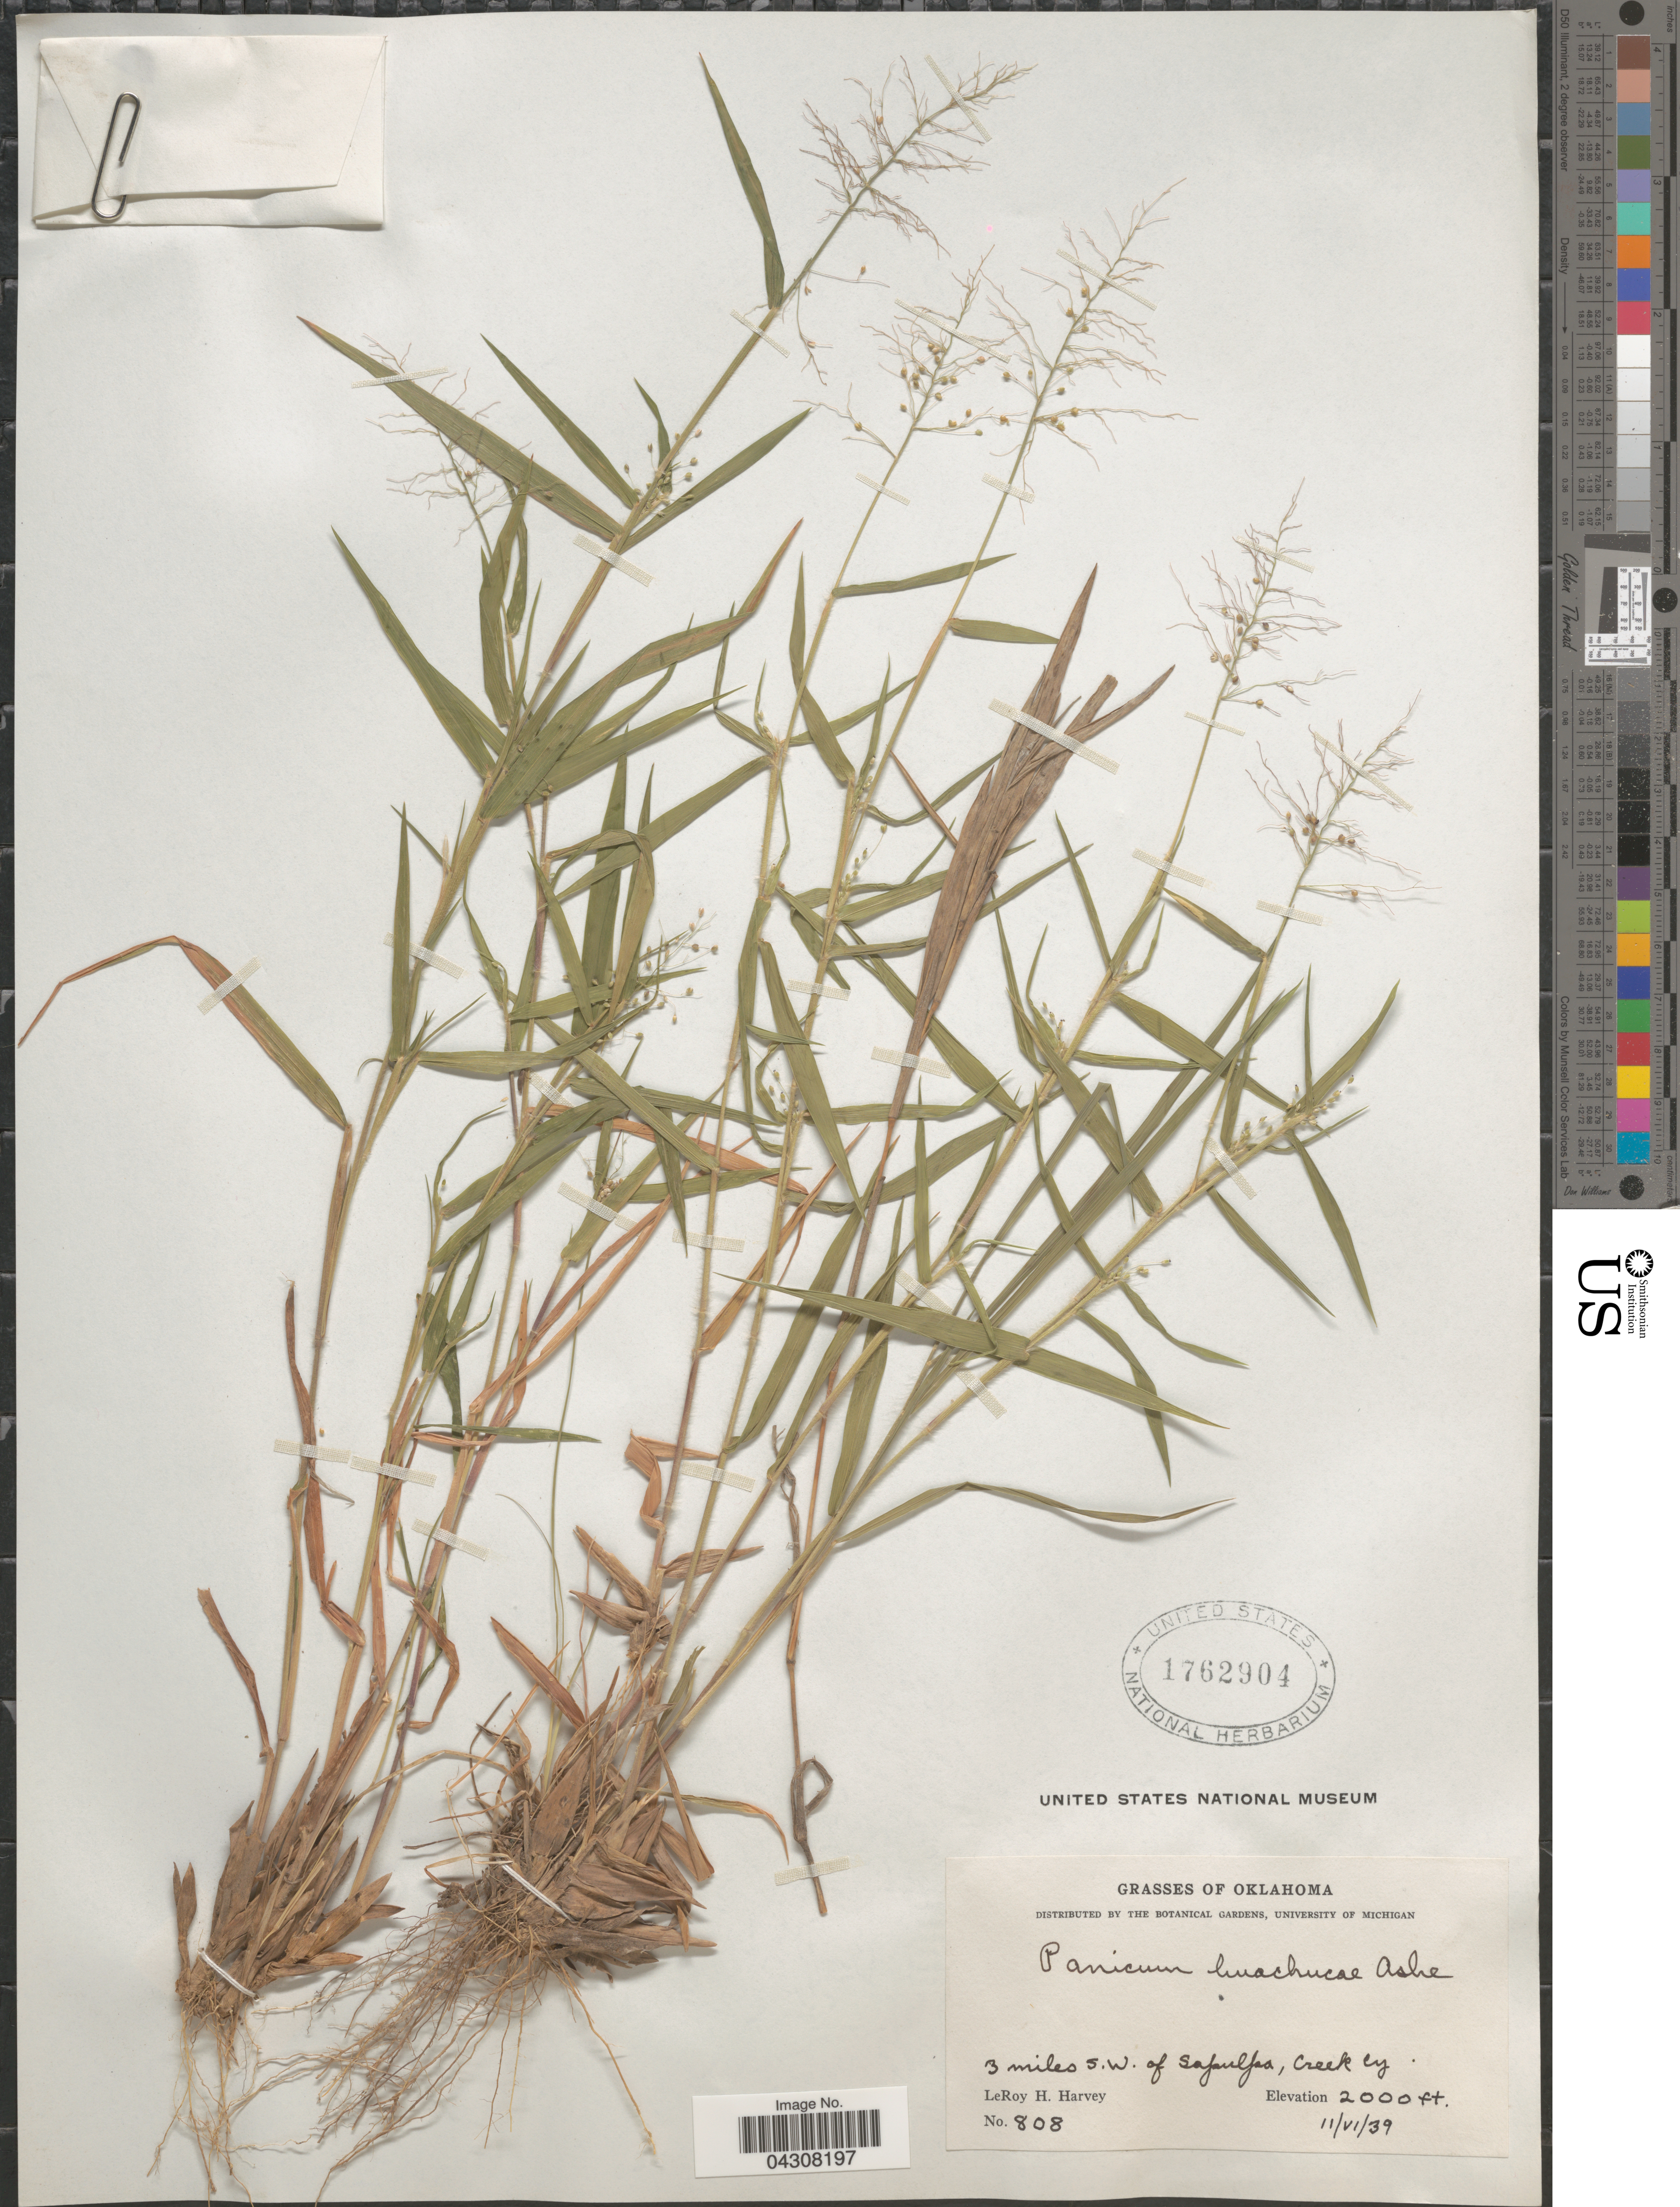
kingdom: Plantae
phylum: Tracheophyta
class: Liliopsida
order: Poales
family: Poaceae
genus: Dichanthelium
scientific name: Dichanthelium acuminatum var. acuminatum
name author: (Sw.) Gould & C.A. Clark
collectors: L. H. Harvey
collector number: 808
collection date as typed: Transcribed d/m/y: 11/6/39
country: United States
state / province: Oklahoma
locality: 3 miles S.W. of Sapulpa, Creek Cy.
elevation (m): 610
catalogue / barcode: US 1762904